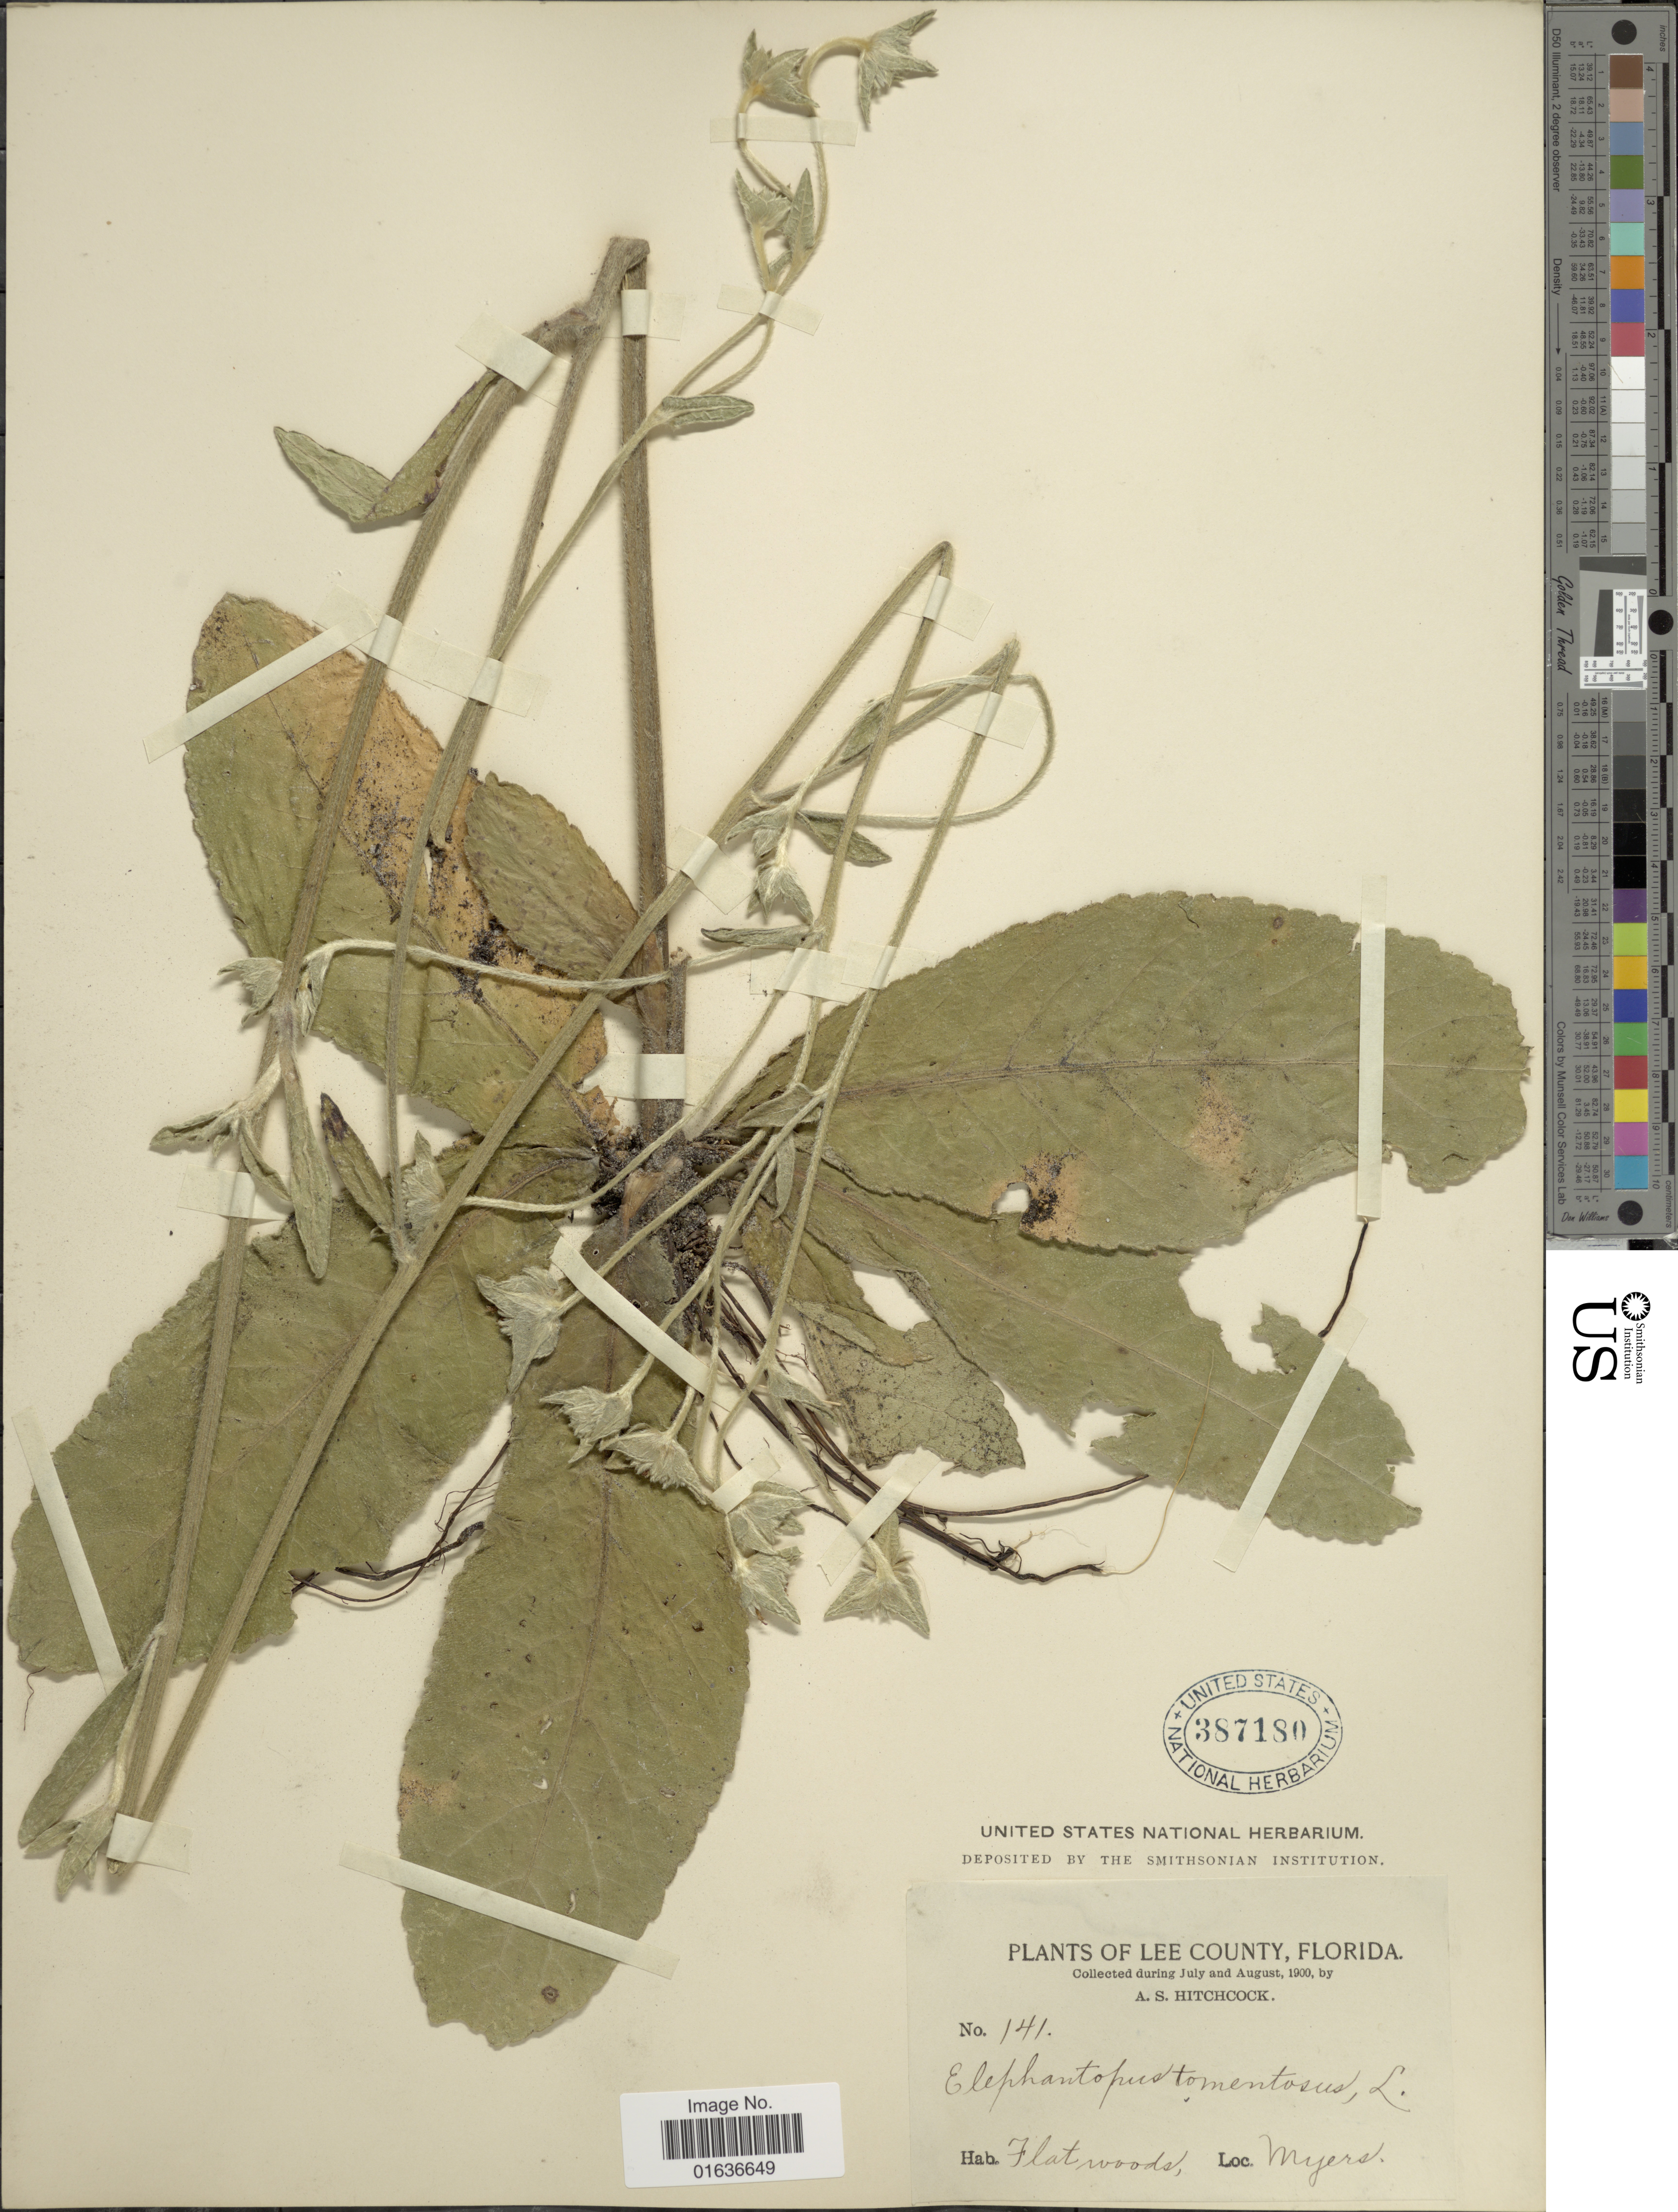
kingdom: Plantae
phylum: Tracheophyta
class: Magnoliopsida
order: Asterales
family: Asteraceae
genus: Elephantopus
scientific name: Elephantopus elatus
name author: Bertol.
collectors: A. S. Hitchcock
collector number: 141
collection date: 1900-07/1900-08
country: United States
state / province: Florida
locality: Myers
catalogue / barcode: US 387180